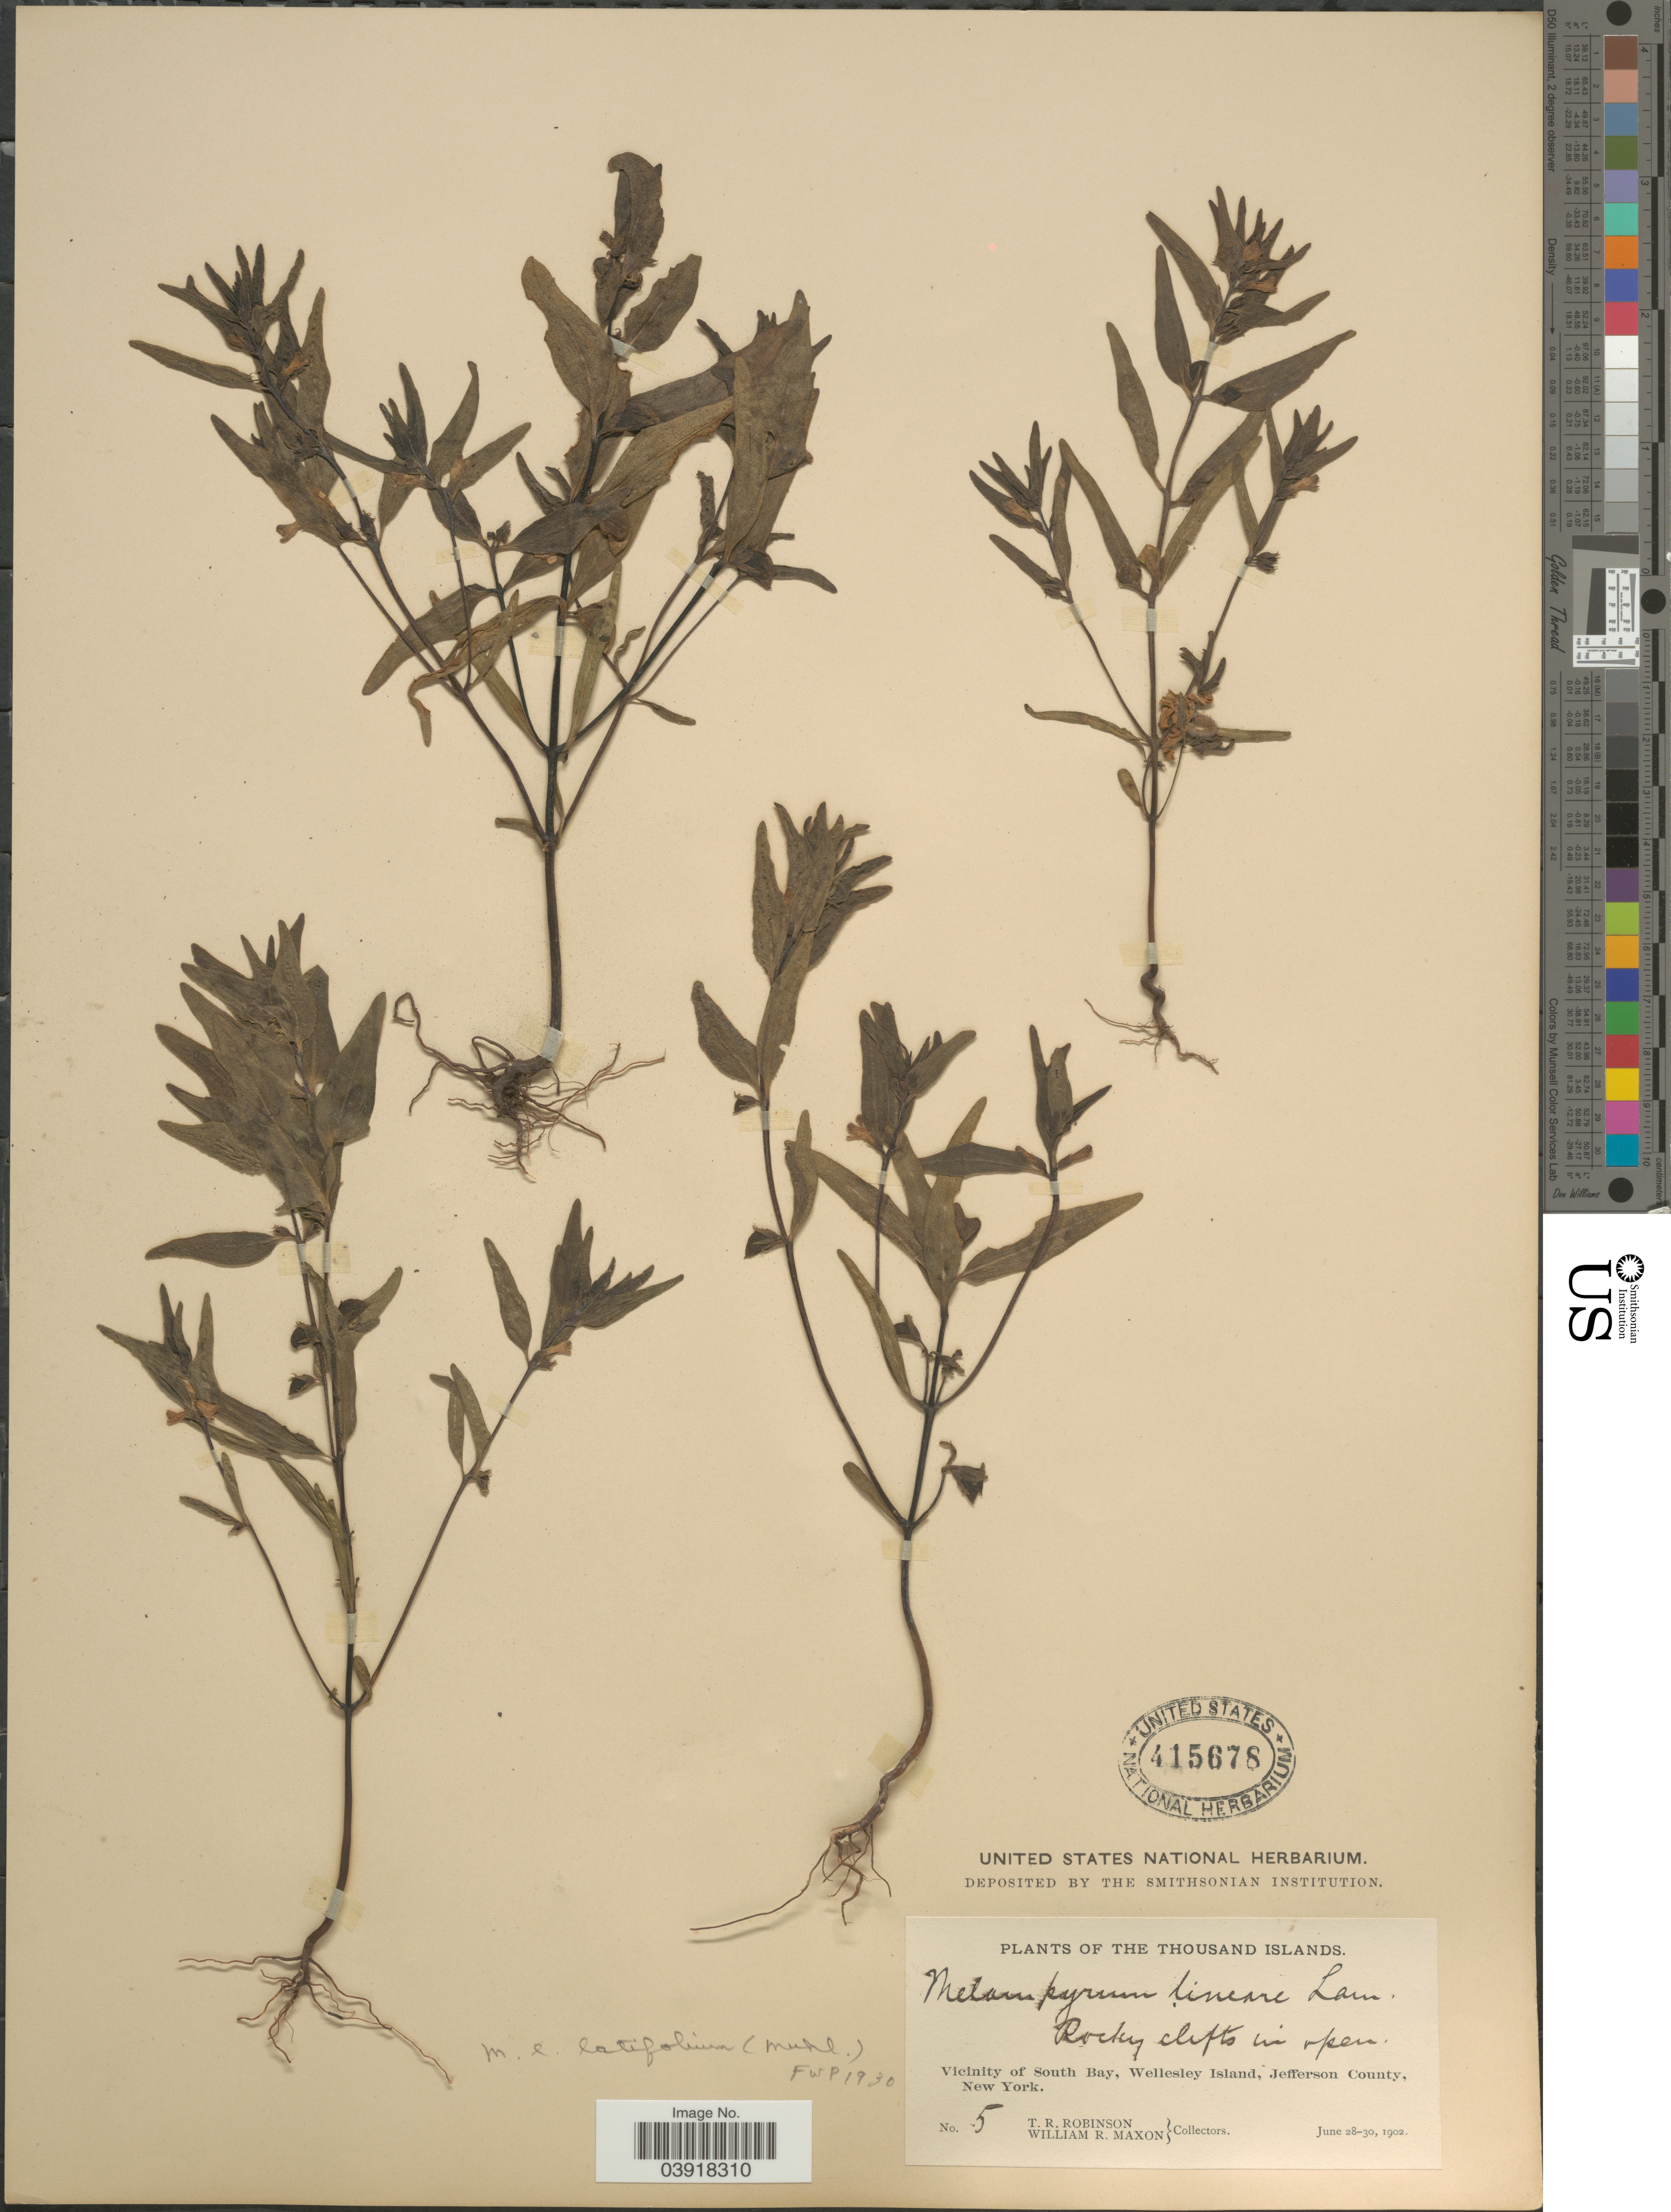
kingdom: Plantae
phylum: Tracheophyta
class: Magnoliopsida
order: Lamiales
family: Orobanchaceae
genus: Melampyrum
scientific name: Melampyrum lineare var. latifolium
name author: (Muhl.) P. Beauv.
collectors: T. R. Robinson & W. R. Maxon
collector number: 5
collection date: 1902-06-28/1902-06-30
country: United States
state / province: New York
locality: The Thousand Islands. Vicinity of South Bay, Wellesley Island, Jefferson County.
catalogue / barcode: US 415678